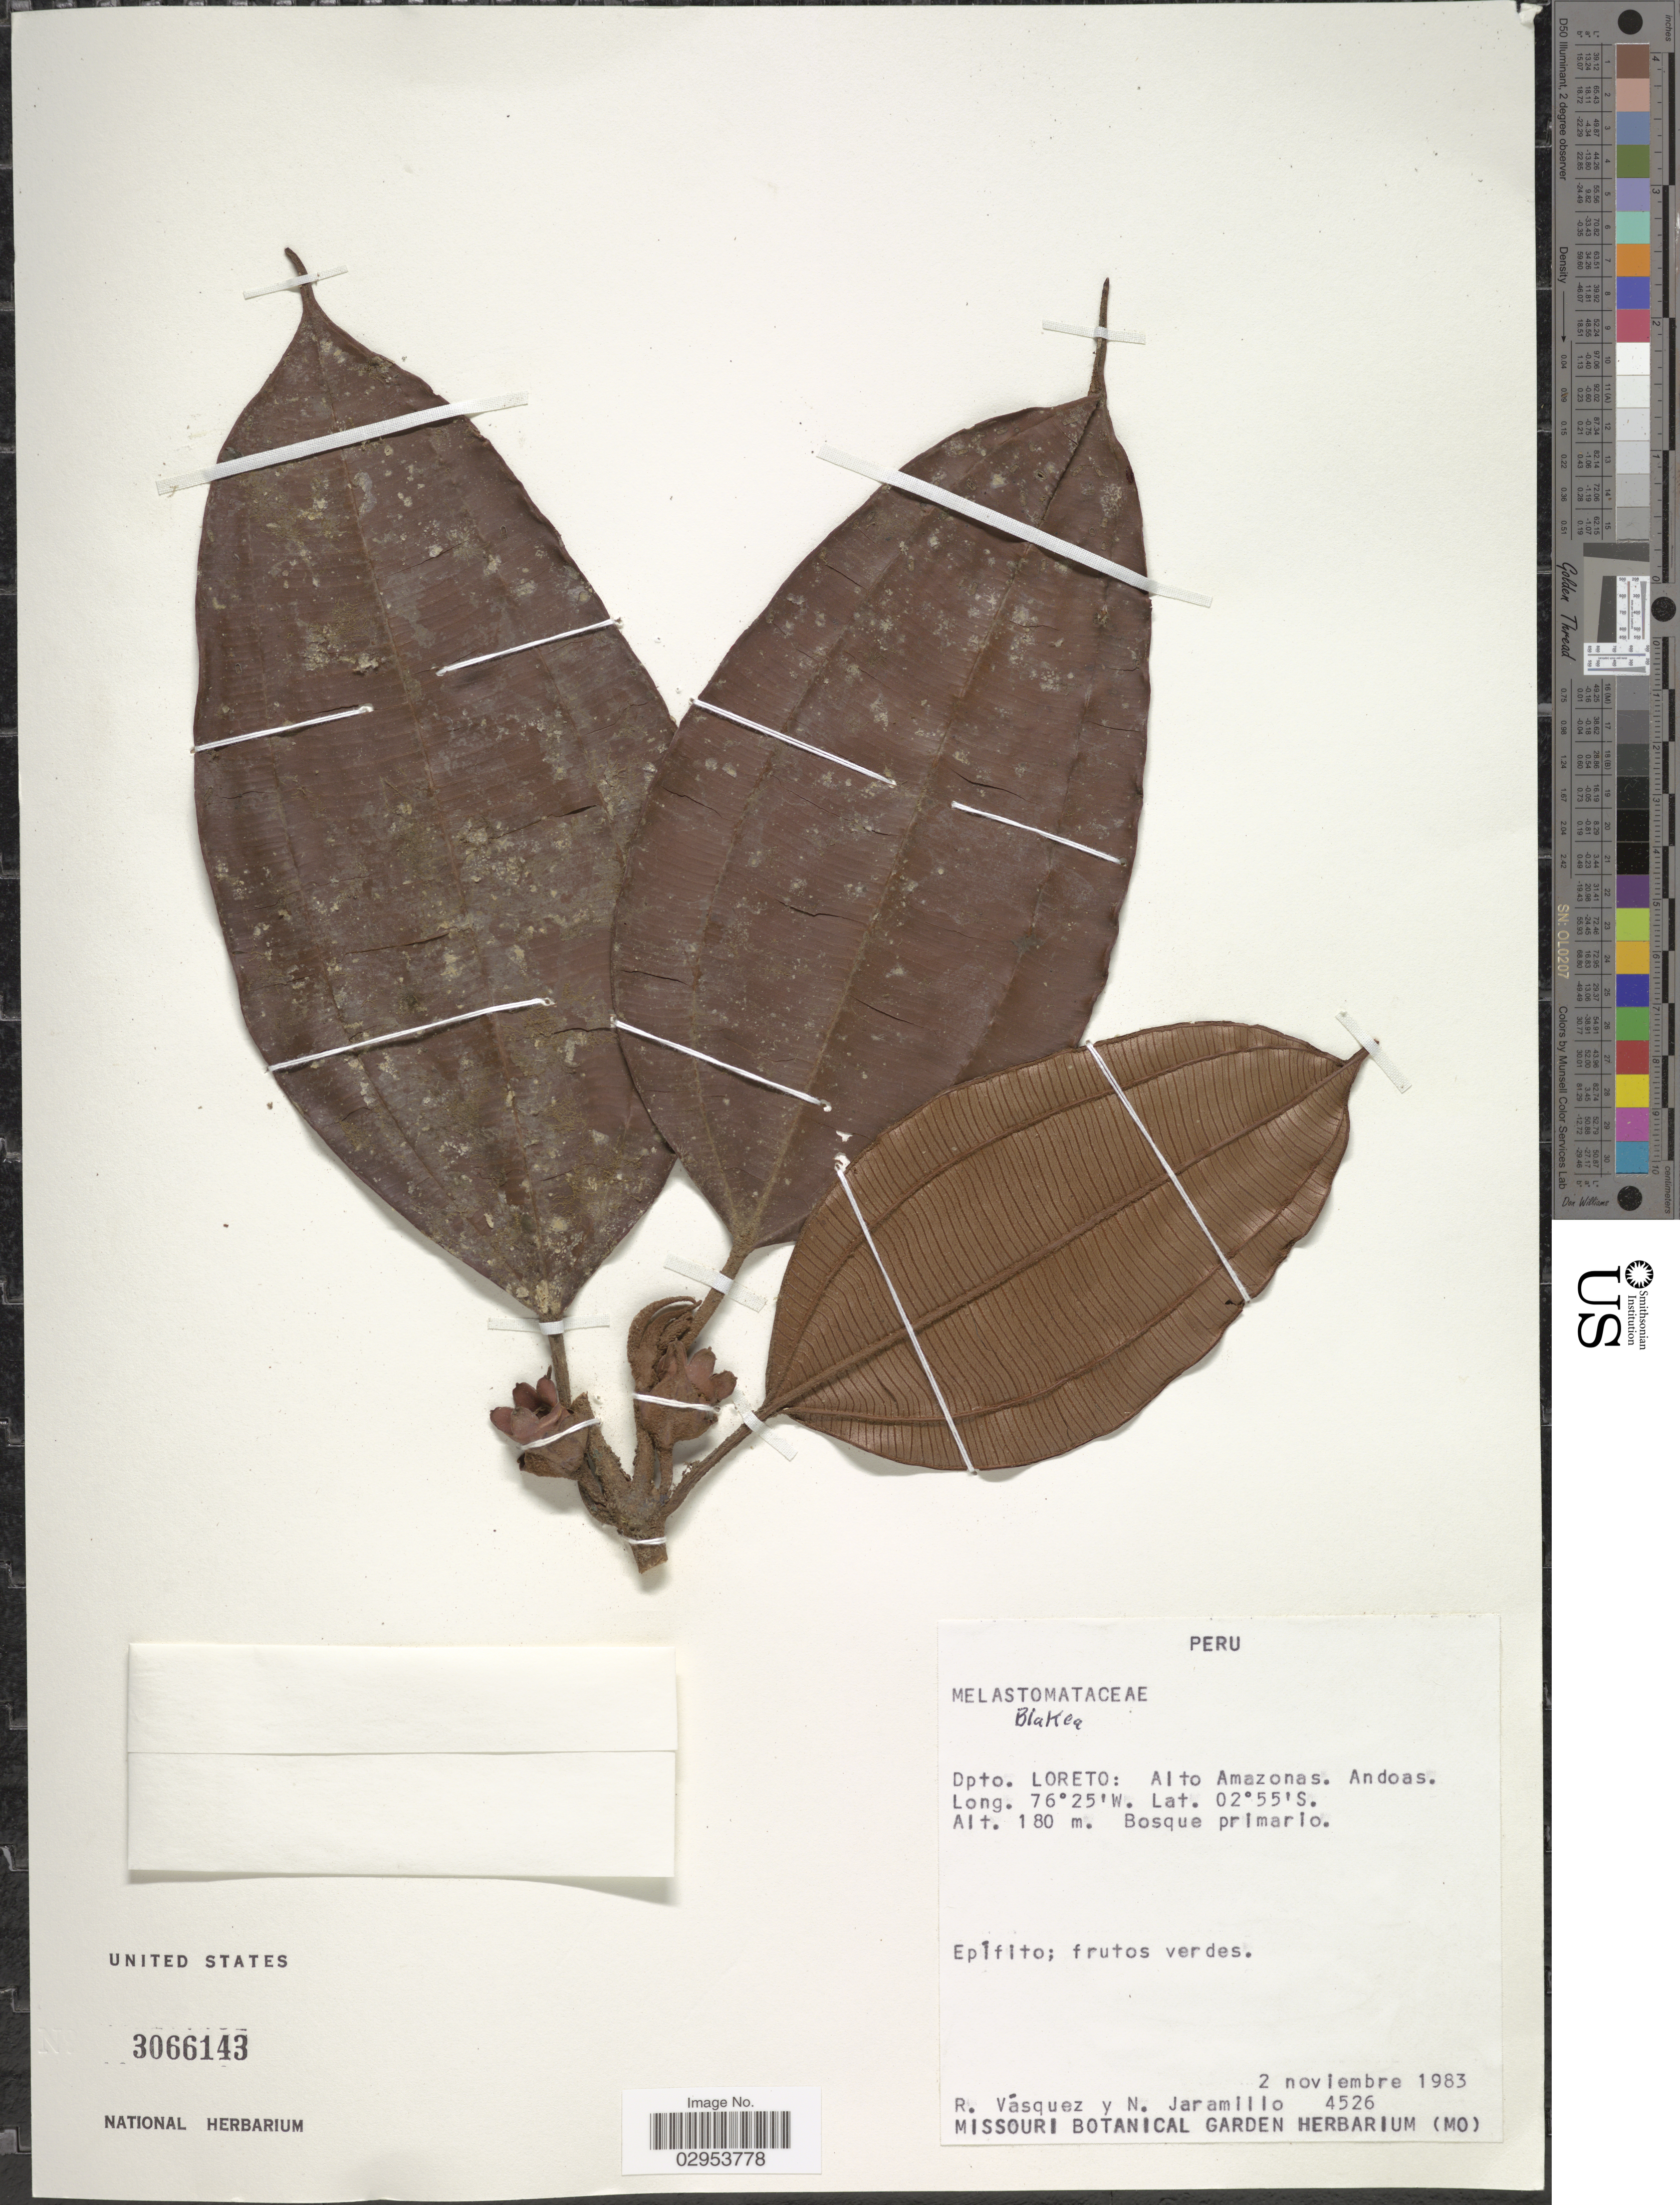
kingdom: Plantae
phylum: Tracheophyta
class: Magnoliopsida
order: Myrtales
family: Melastomataceae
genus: Blakea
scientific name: Blakea hirsuta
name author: O. Berg ex Triana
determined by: Michelangeli, F. A.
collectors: R. Vásquez & N. Jaramillo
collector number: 4526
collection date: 1983-11-02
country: Peru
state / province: Loreto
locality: Dpto. Loreto: Alto Amazonas. Andoas.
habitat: Bosque primario.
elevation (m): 180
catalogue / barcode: US 3066143